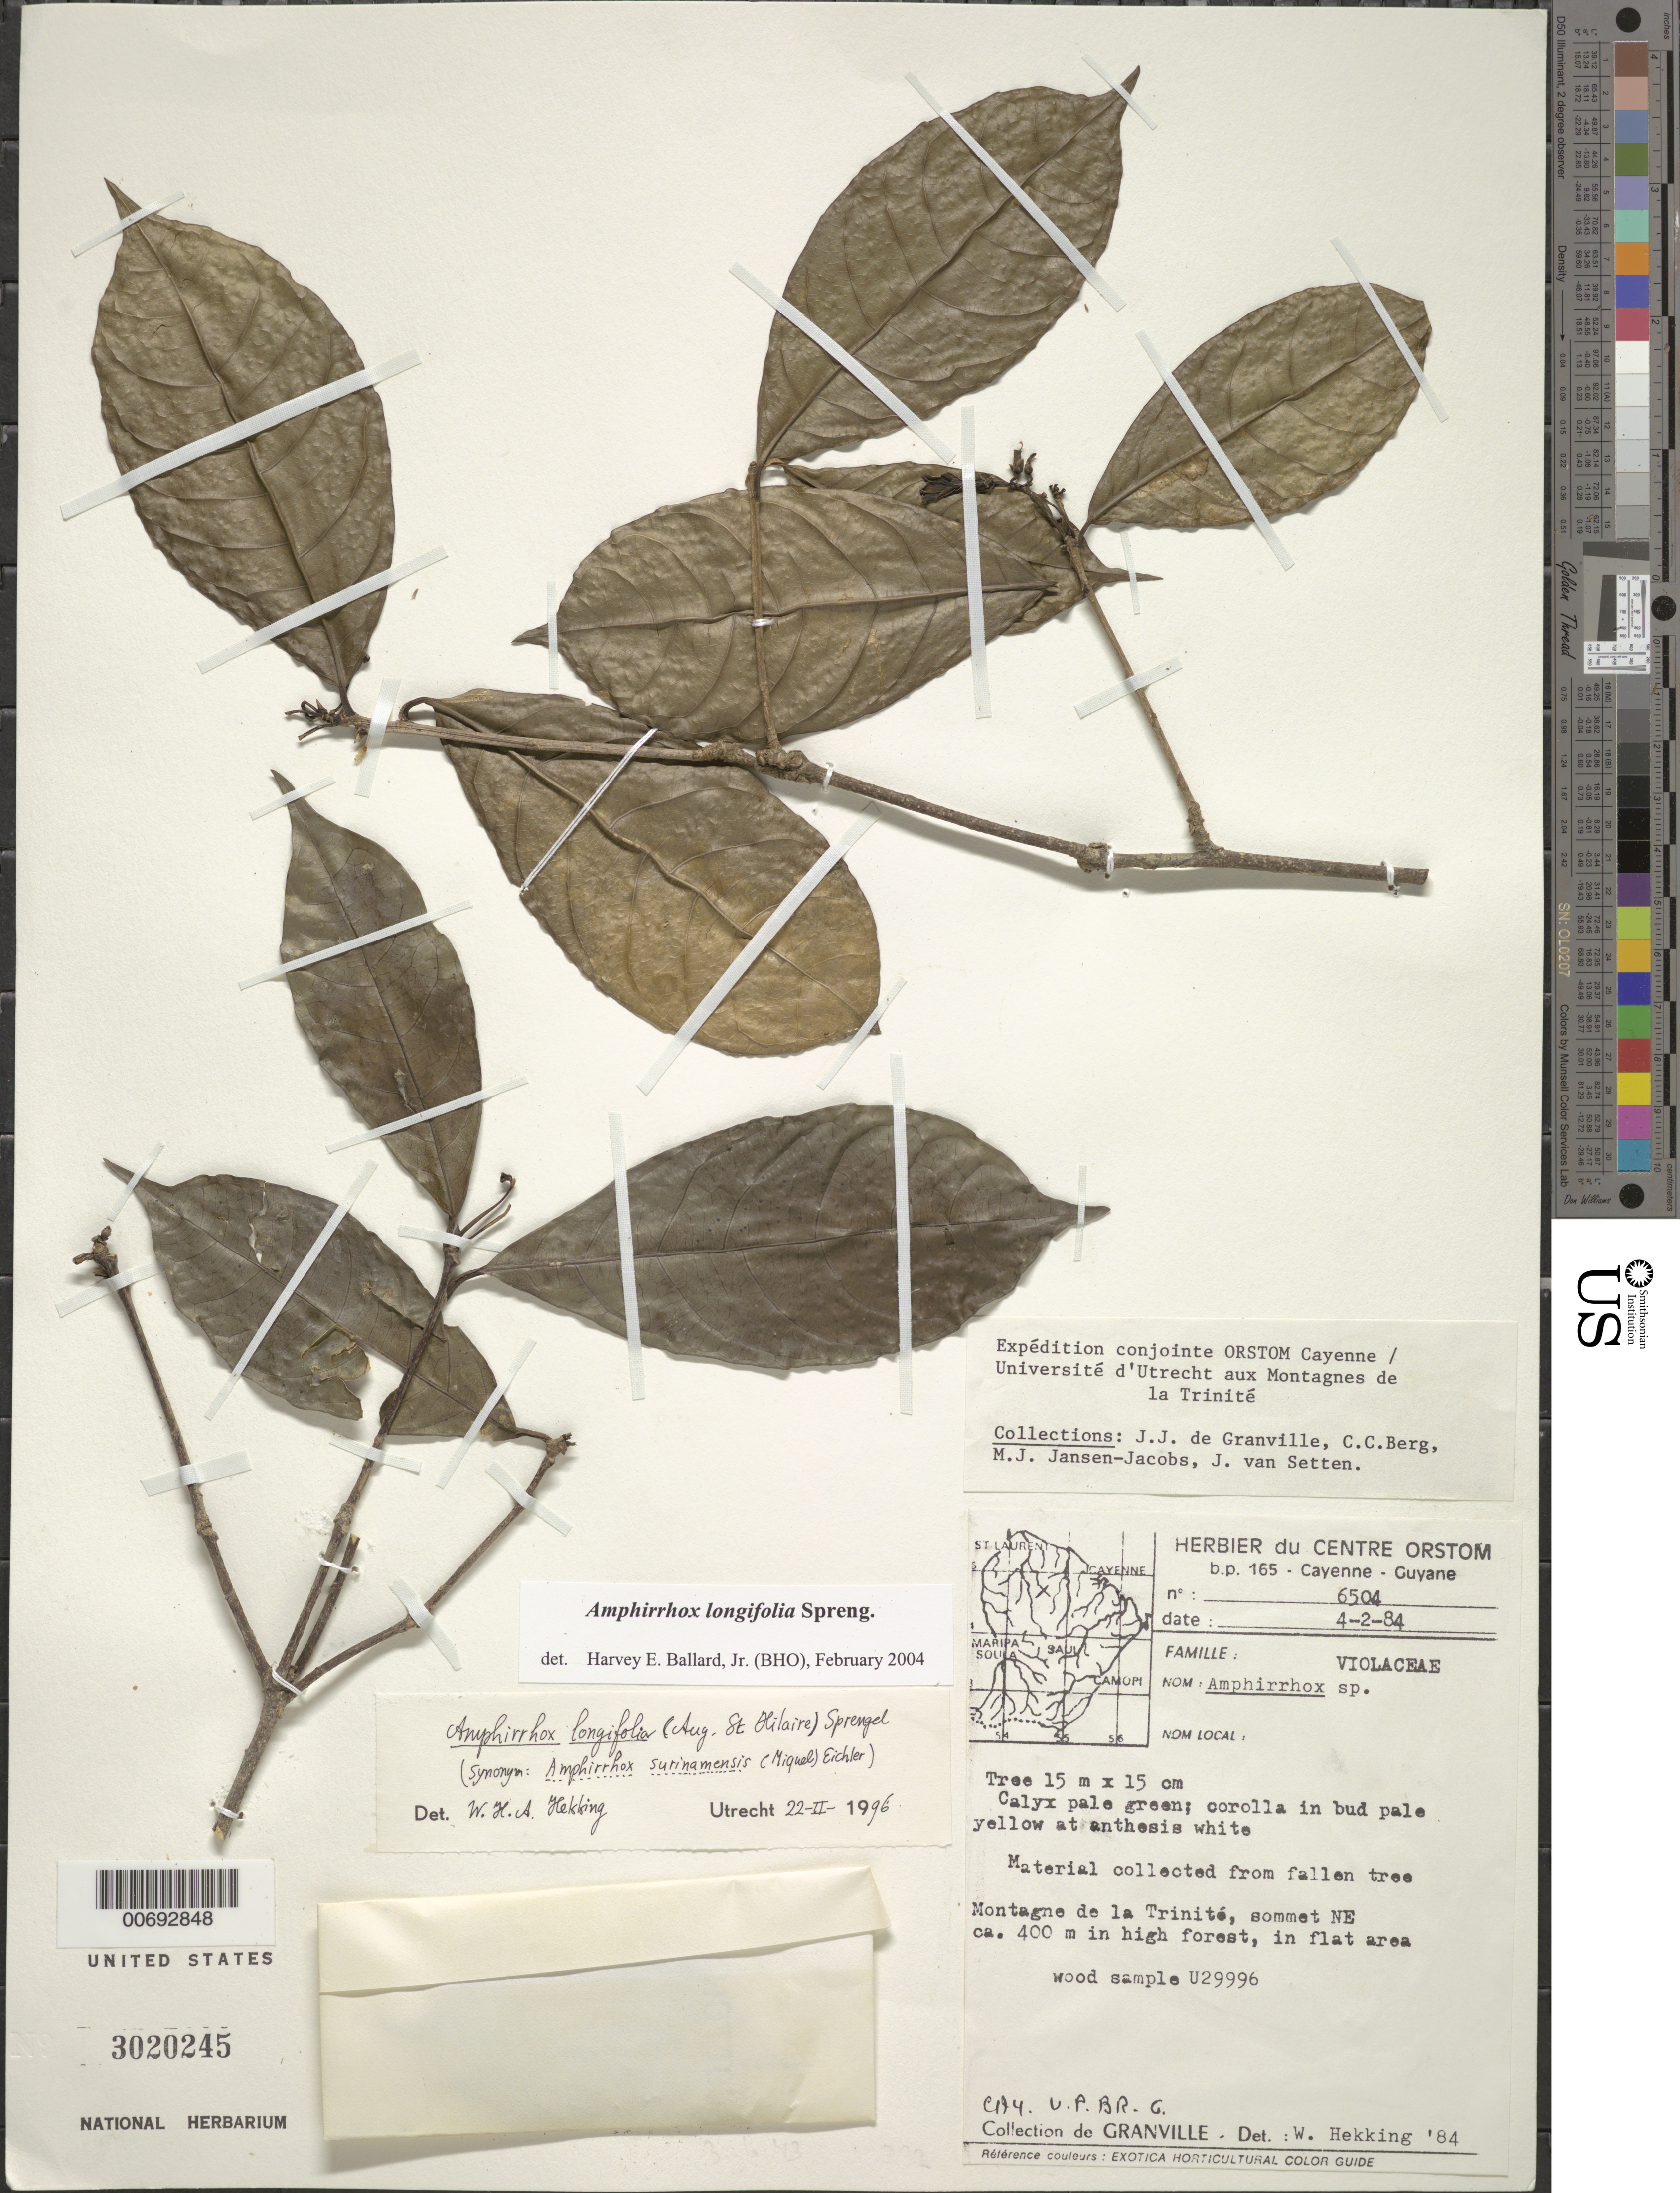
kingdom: Plantae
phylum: Tracheophyta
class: Magnoliopsida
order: Malpighiales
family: Violaceae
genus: Amphirrhox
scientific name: Amphirrhox longifolia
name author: (A. St.-Hil.) Spreng.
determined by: Ballard, Harvey E.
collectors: J.-J. de Granville, C. C. Berg, M. J. Jansen-Jacobs & J. van Setten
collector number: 6504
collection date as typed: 4-Feb-84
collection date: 1984-02-04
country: French Guiana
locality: Montagnes de la Trinité, sommet NE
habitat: High forest, in flat area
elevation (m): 400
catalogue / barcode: US 3020245